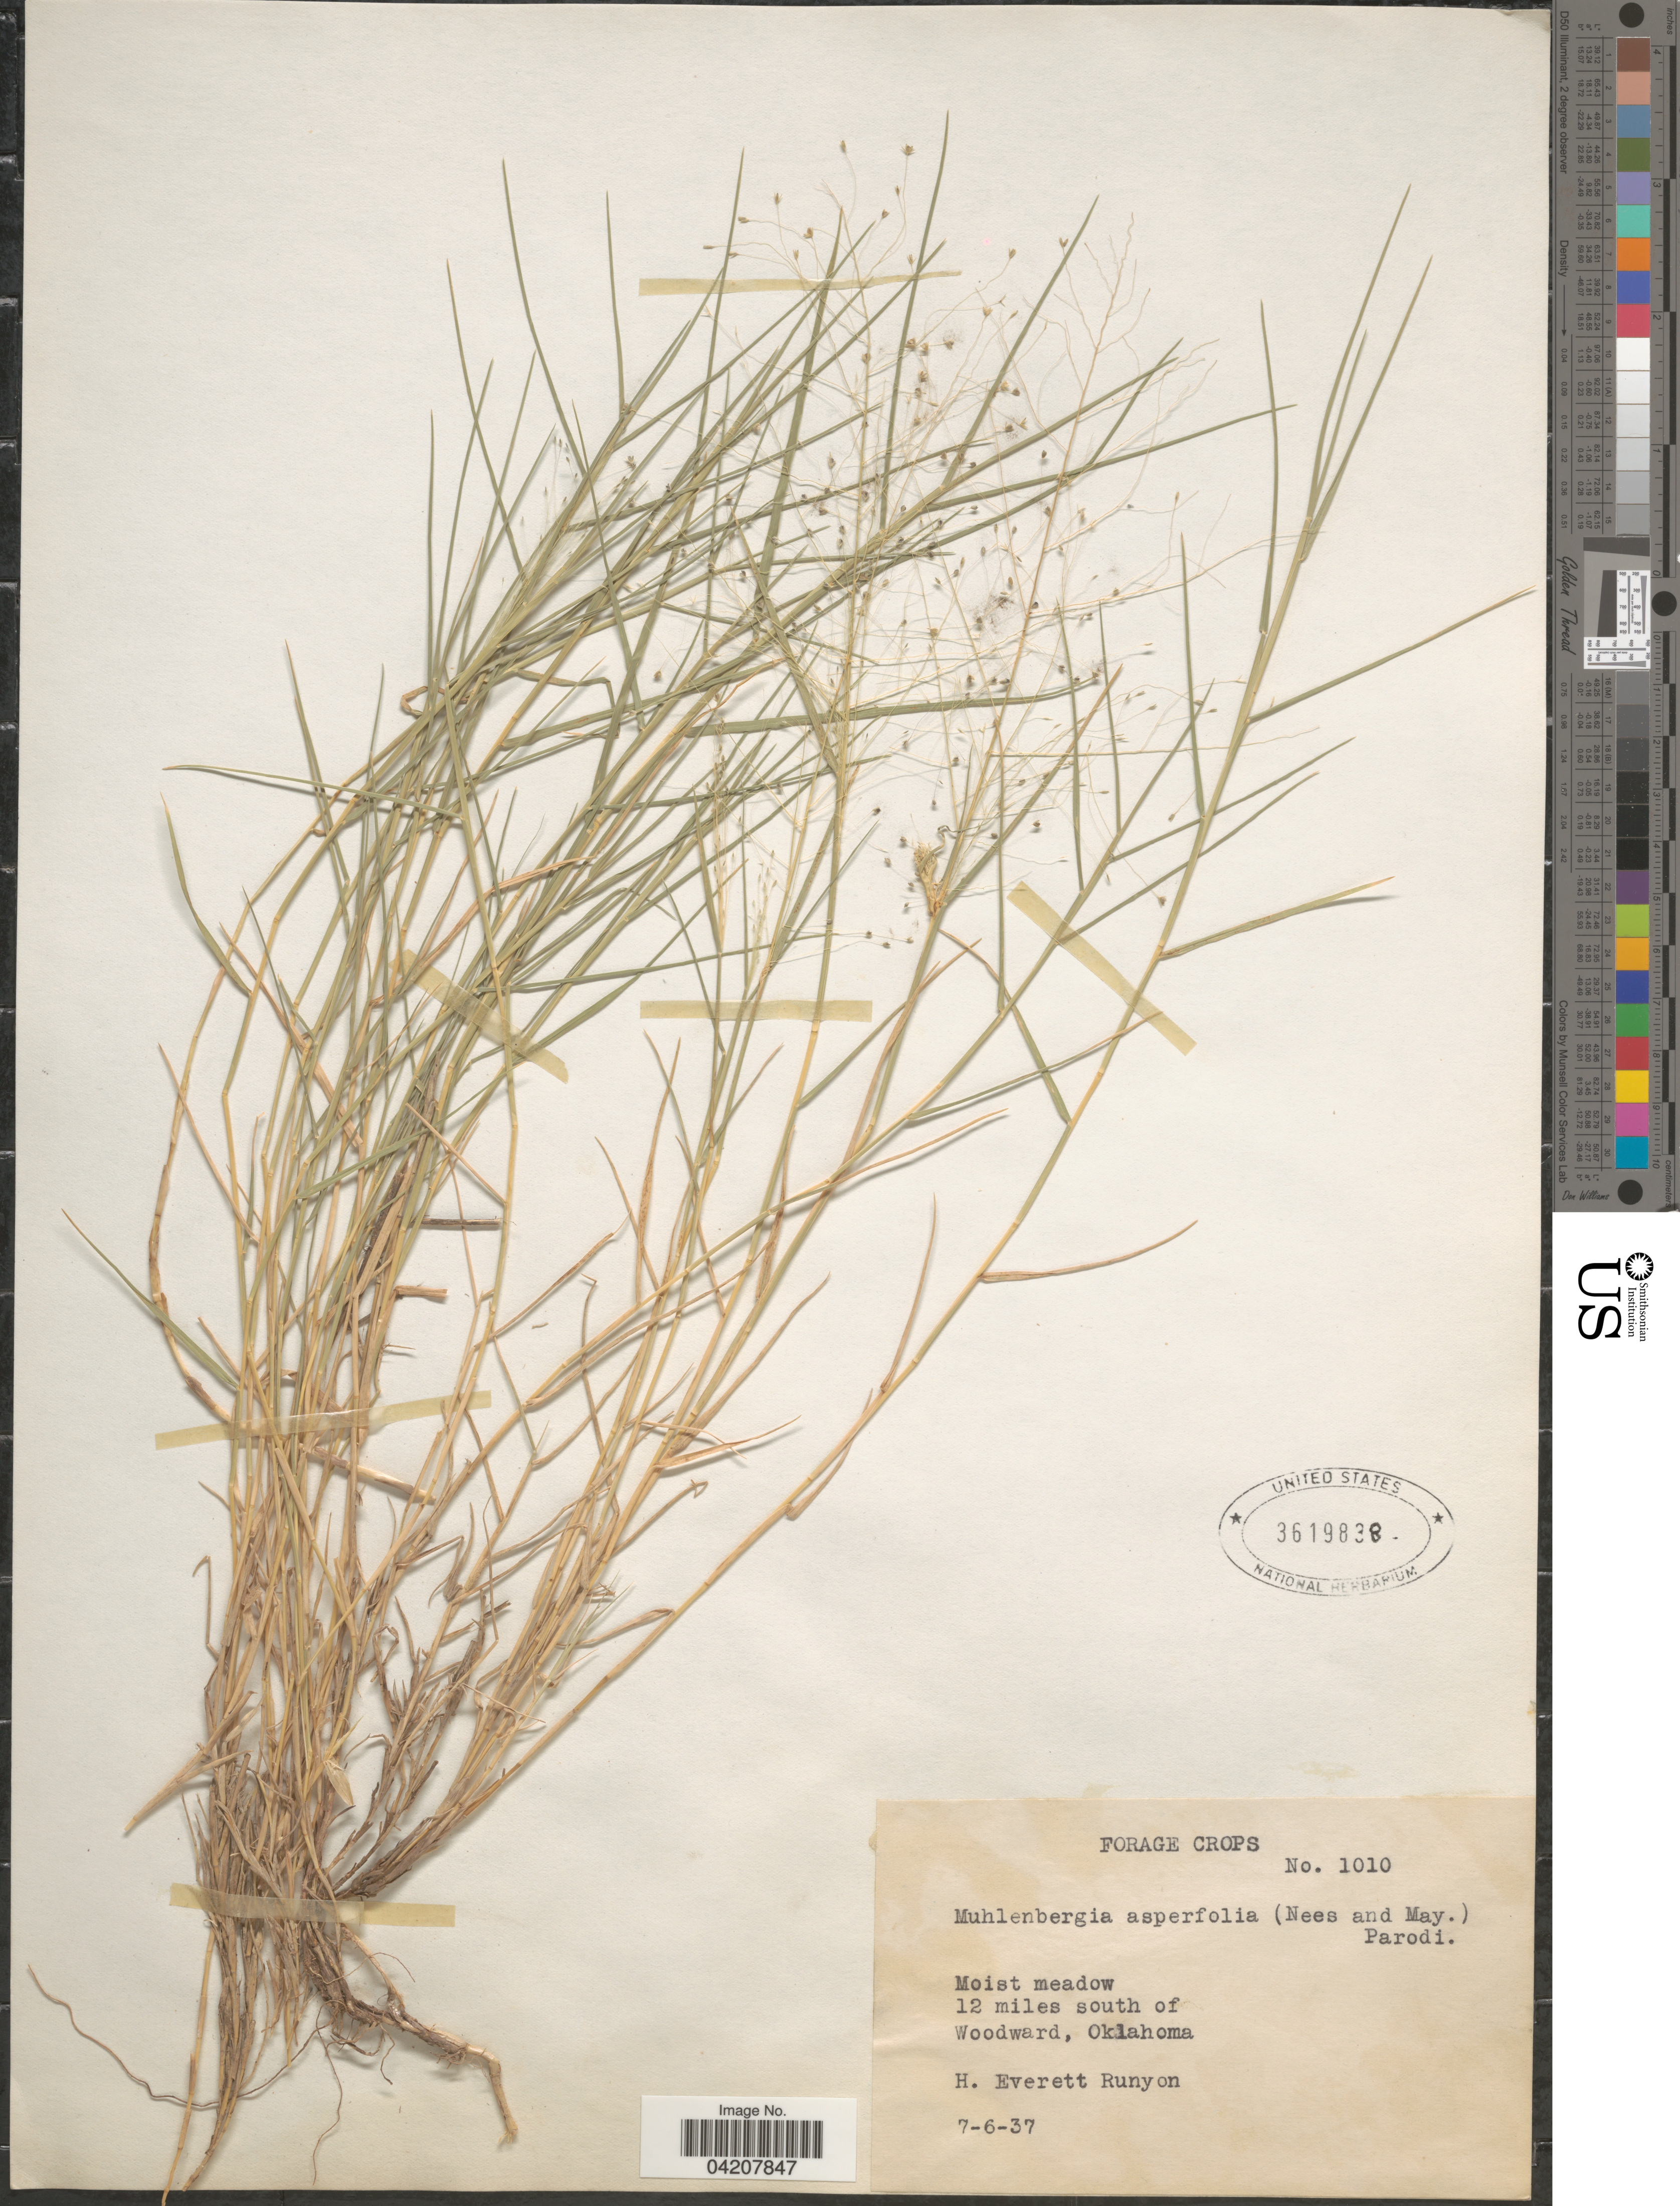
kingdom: Plantae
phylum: Tracheophyta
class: Liliopsida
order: Poales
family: Poaceae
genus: Muhlenbergia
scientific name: Muhlenbergia asperifolia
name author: (Nees & Meyen ex Trin.) Parodi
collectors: H. E. Runyon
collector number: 1010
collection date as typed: Transcribed d/m/y: 6/7/37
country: United States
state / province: Oklahoma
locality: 12 miles south of Woodward.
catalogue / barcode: US 3619838